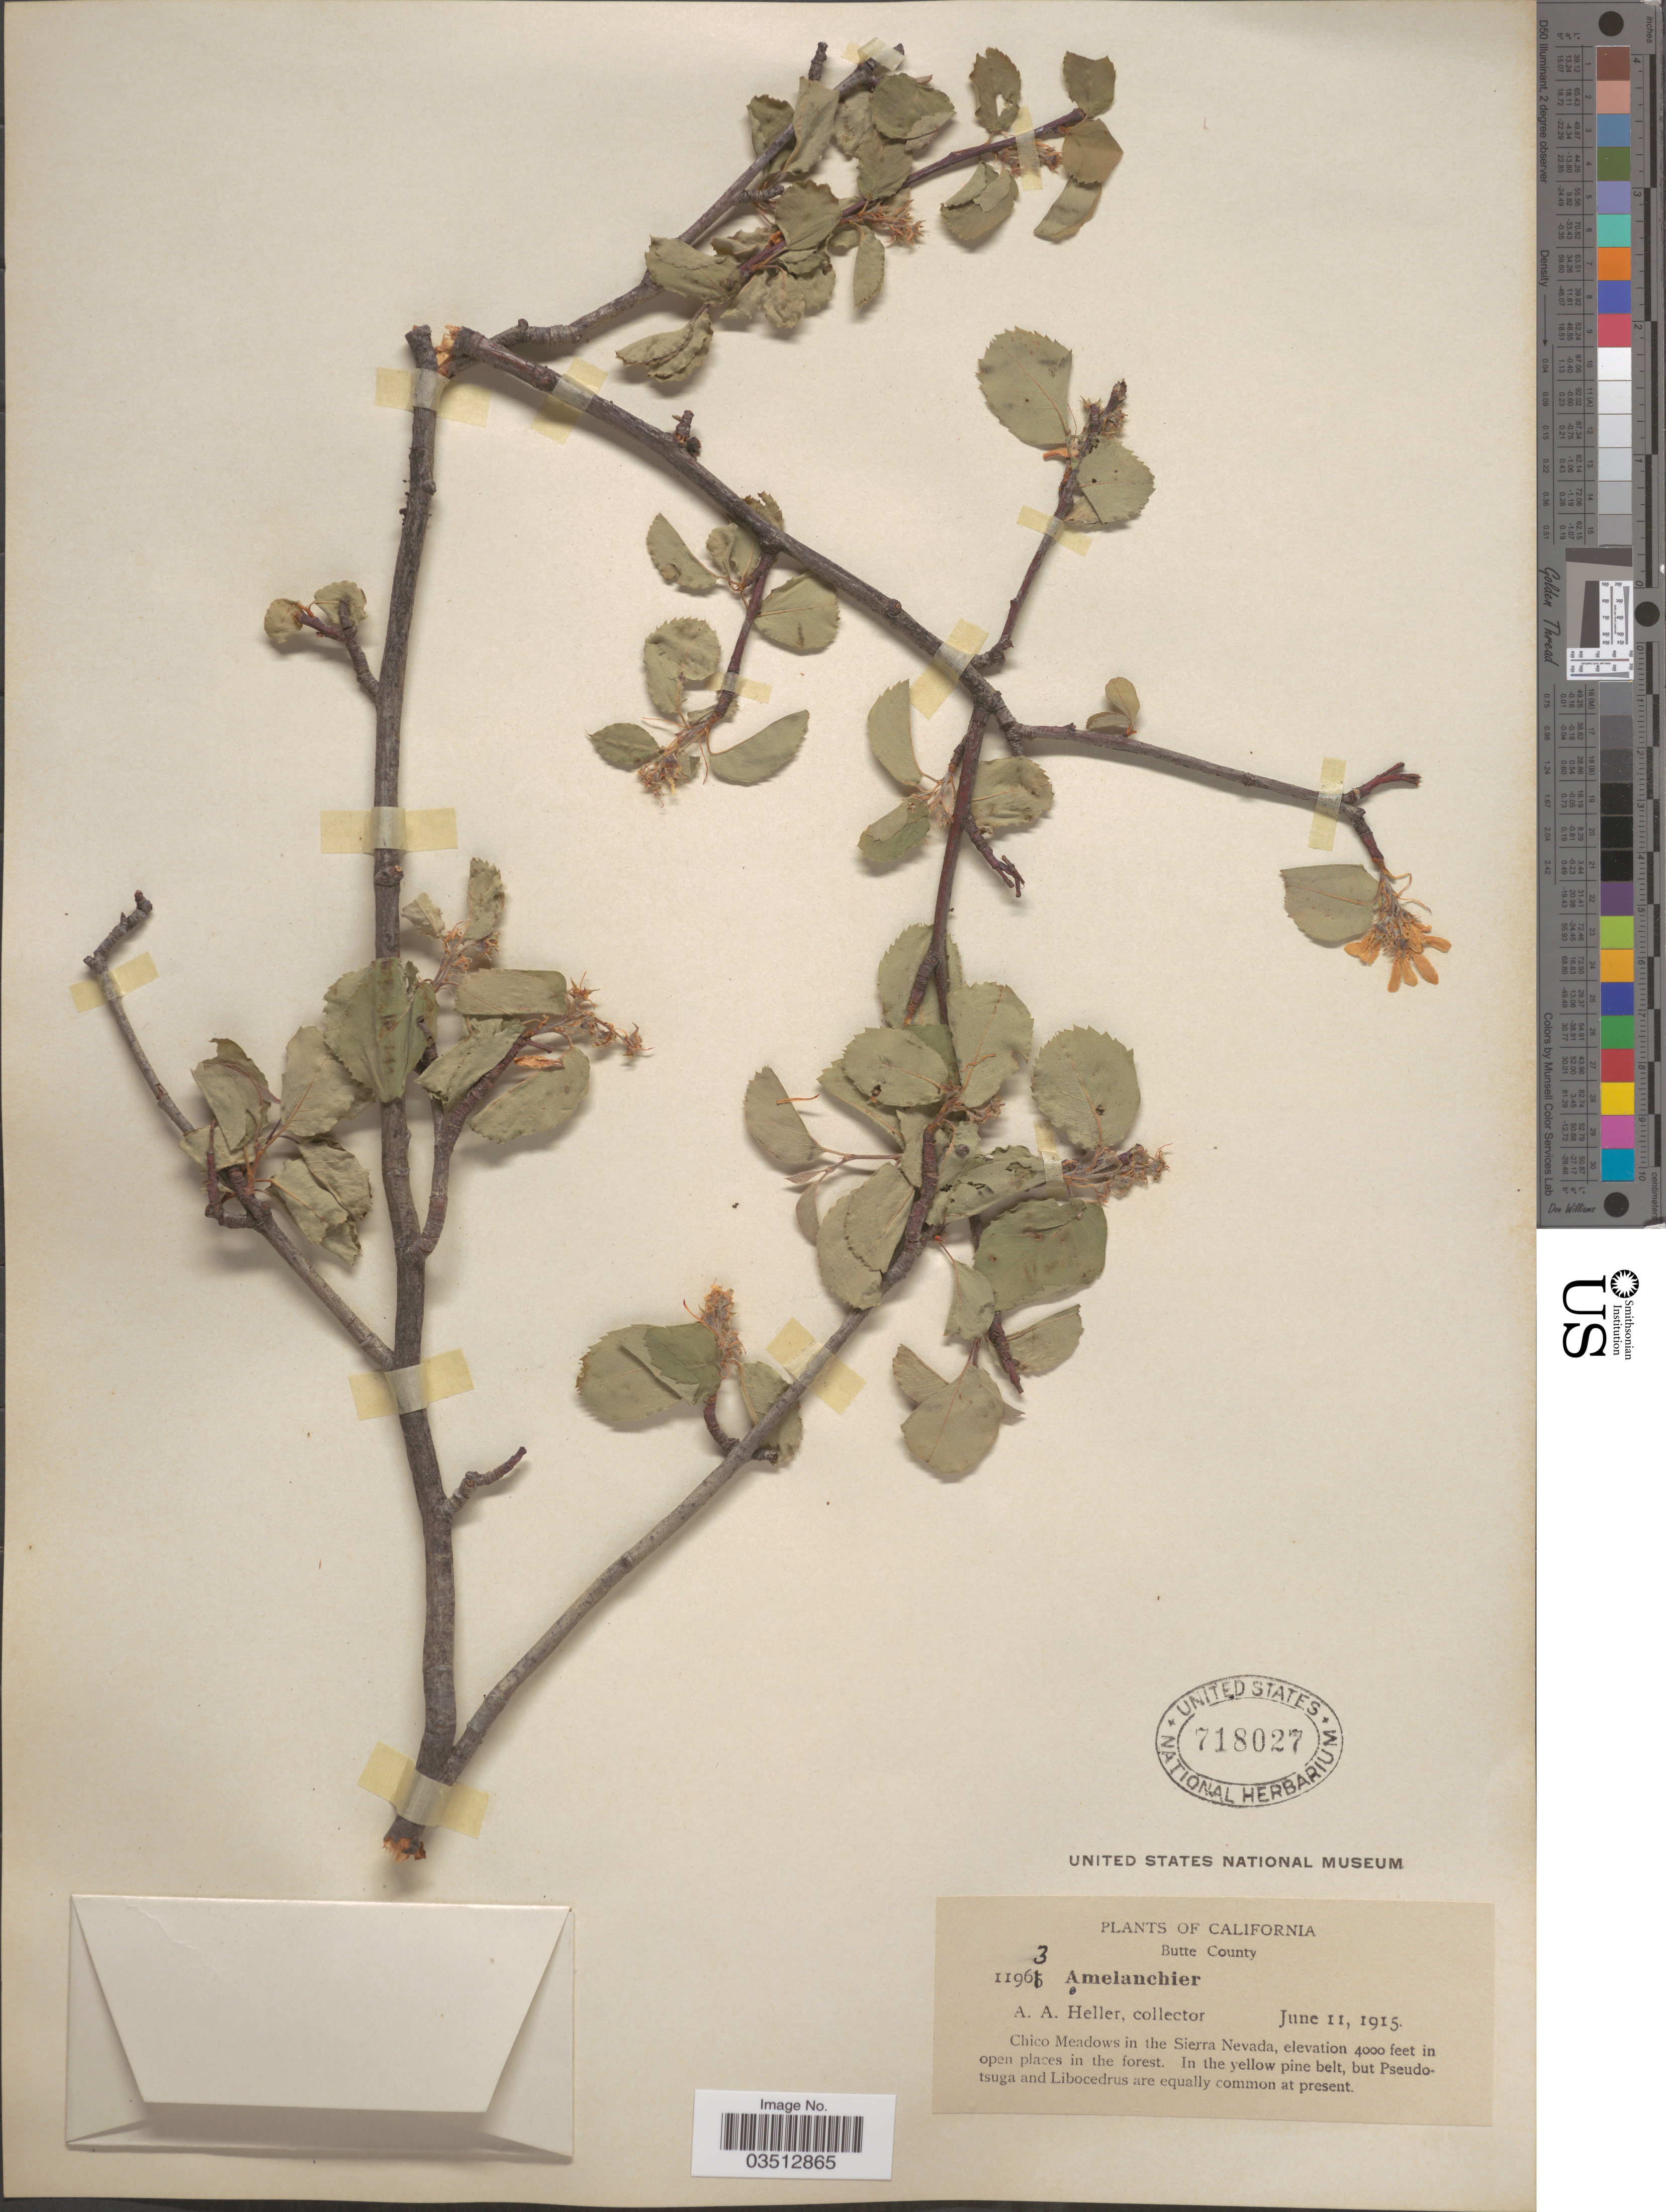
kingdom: Plantae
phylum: Tracheophyta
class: Magnoliopsida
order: Rosales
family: Rosaceae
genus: Amelanchier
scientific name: Amelanchier sp.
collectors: A. A. Heller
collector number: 11963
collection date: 1915-06-11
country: United States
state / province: California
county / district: Butte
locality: Butte County. Chico Meadows in the Sierra Nevada.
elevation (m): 1219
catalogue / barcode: US 718027